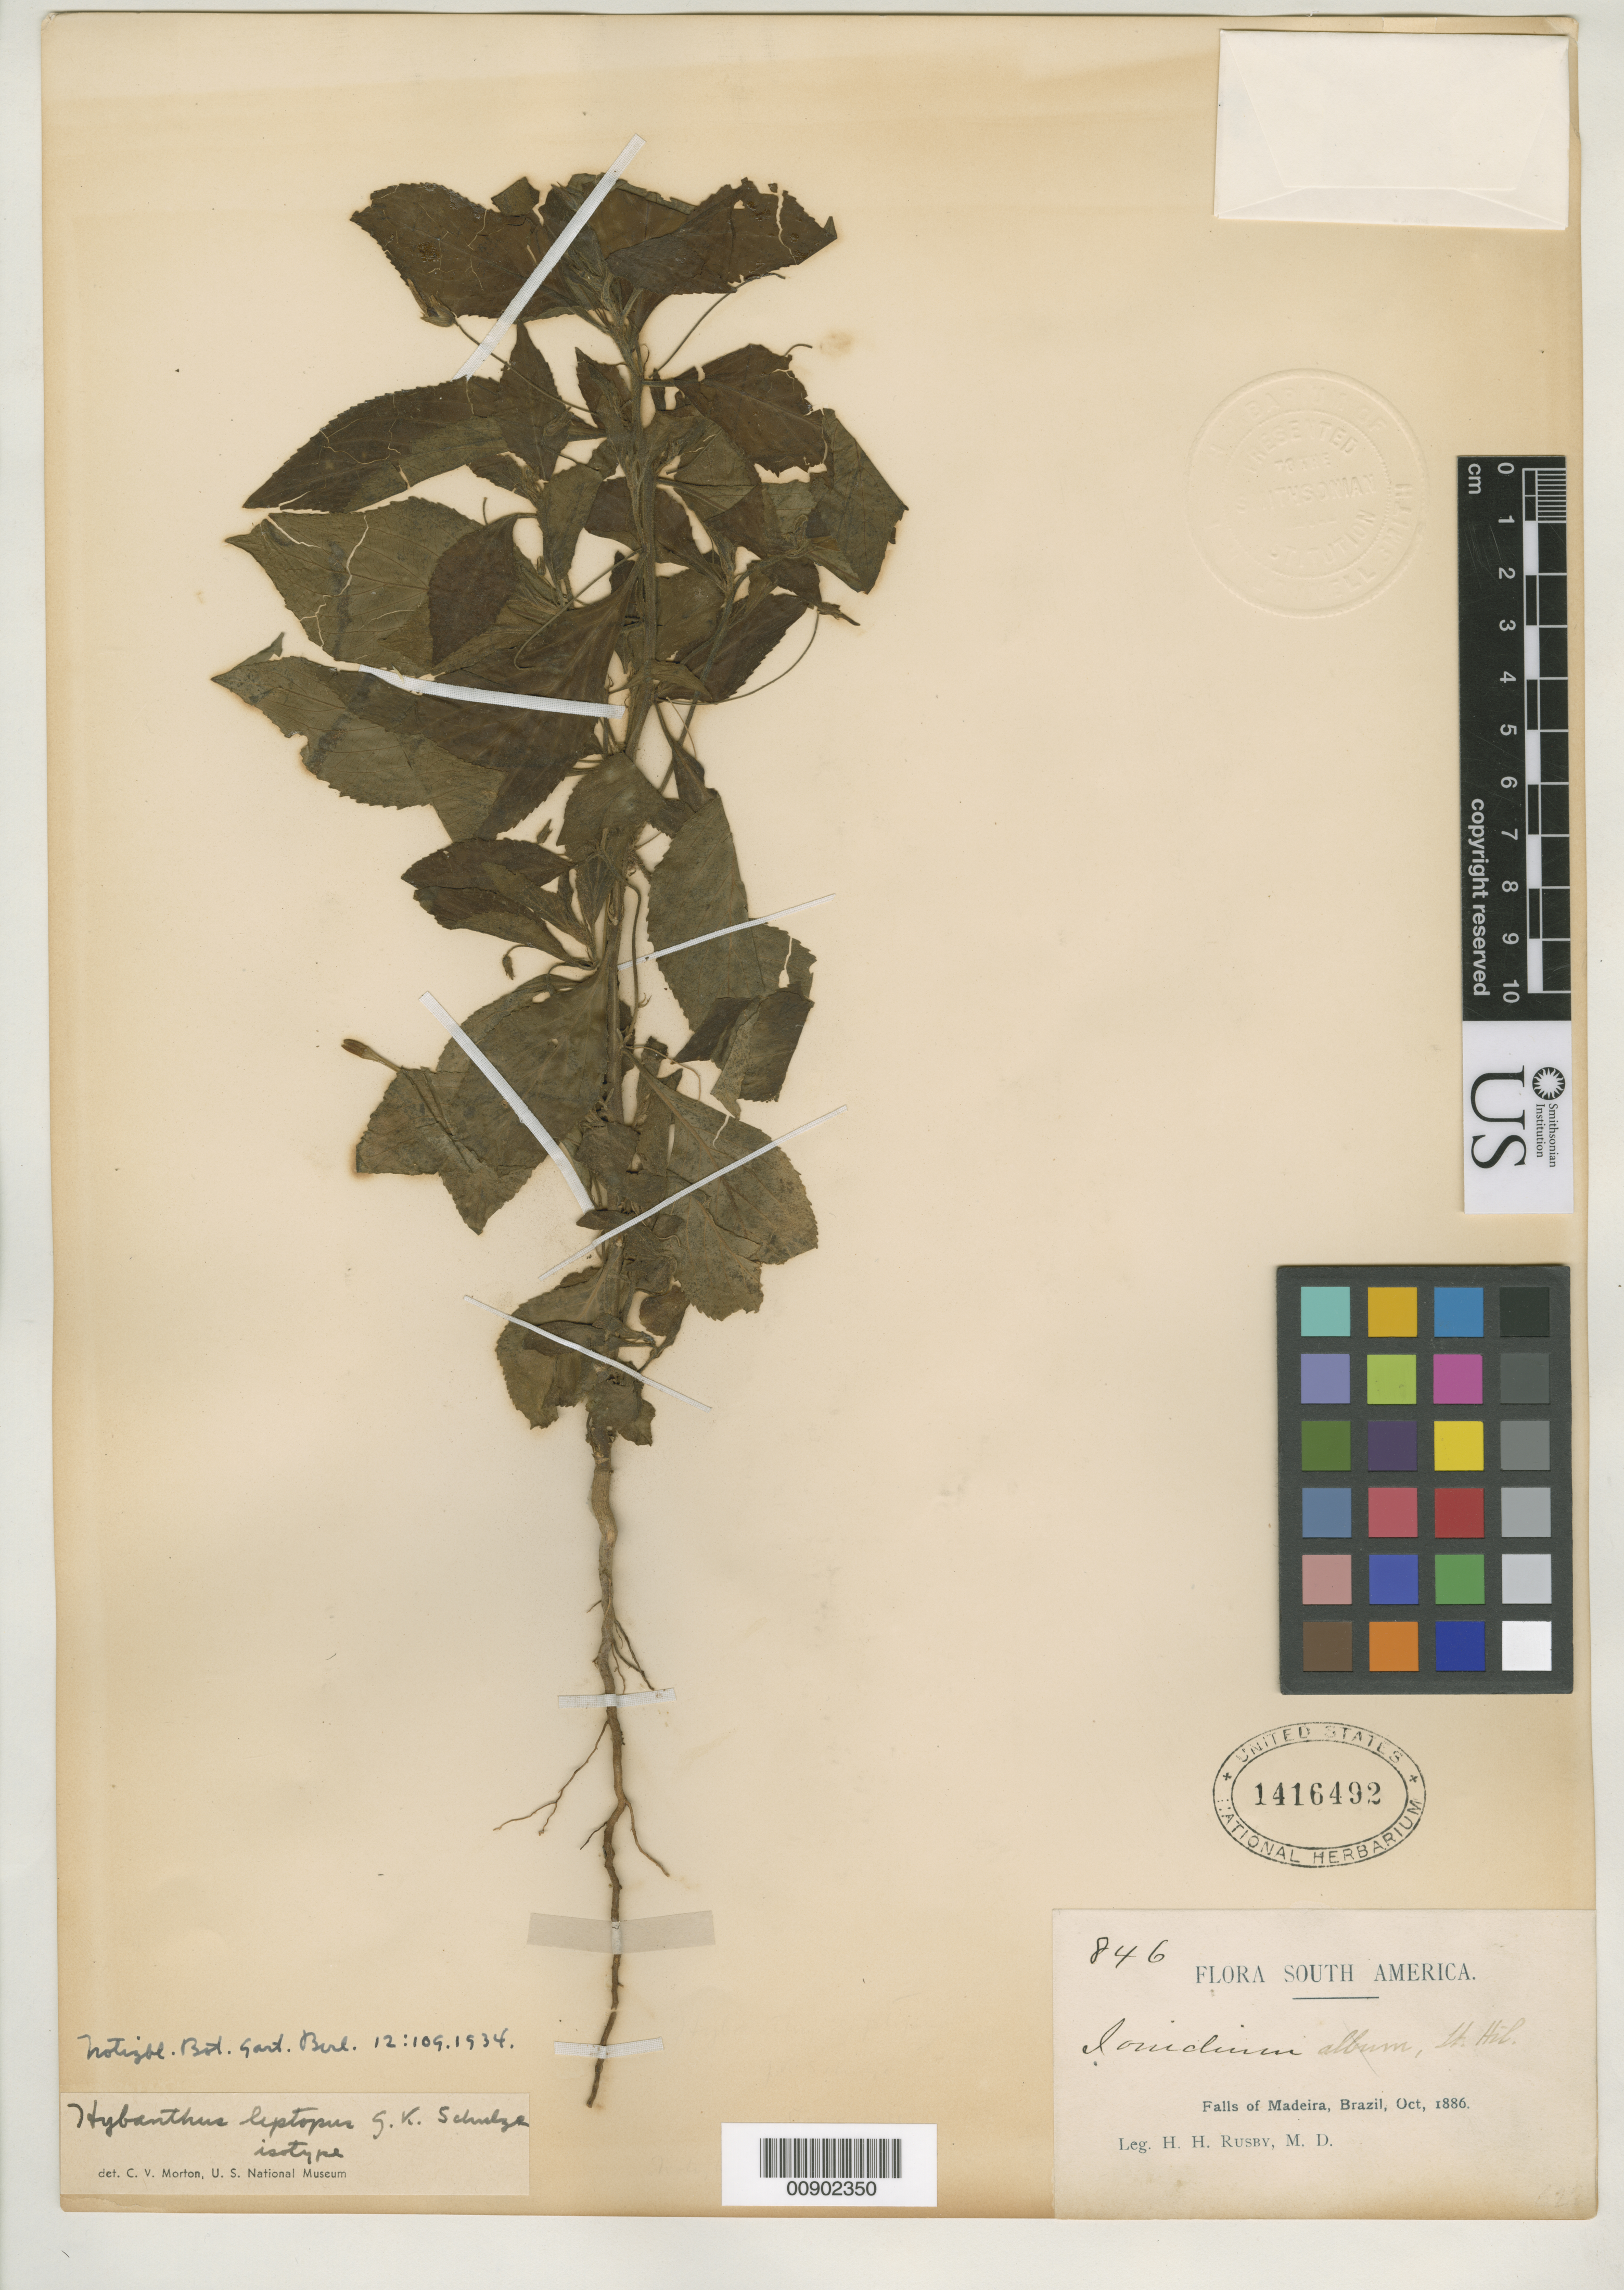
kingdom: Plantae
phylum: Tracheophyta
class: Magnoliopsida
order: Malpighiales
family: Violaceae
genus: Hybanthus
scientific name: Hybanthus leptopus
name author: Schulze-Menz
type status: Isotype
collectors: H. H. Rusby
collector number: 846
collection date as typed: Oct 1886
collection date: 1886-10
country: Brazil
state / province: Rondônia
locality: Falls of Madeira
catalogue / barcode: US 1416492